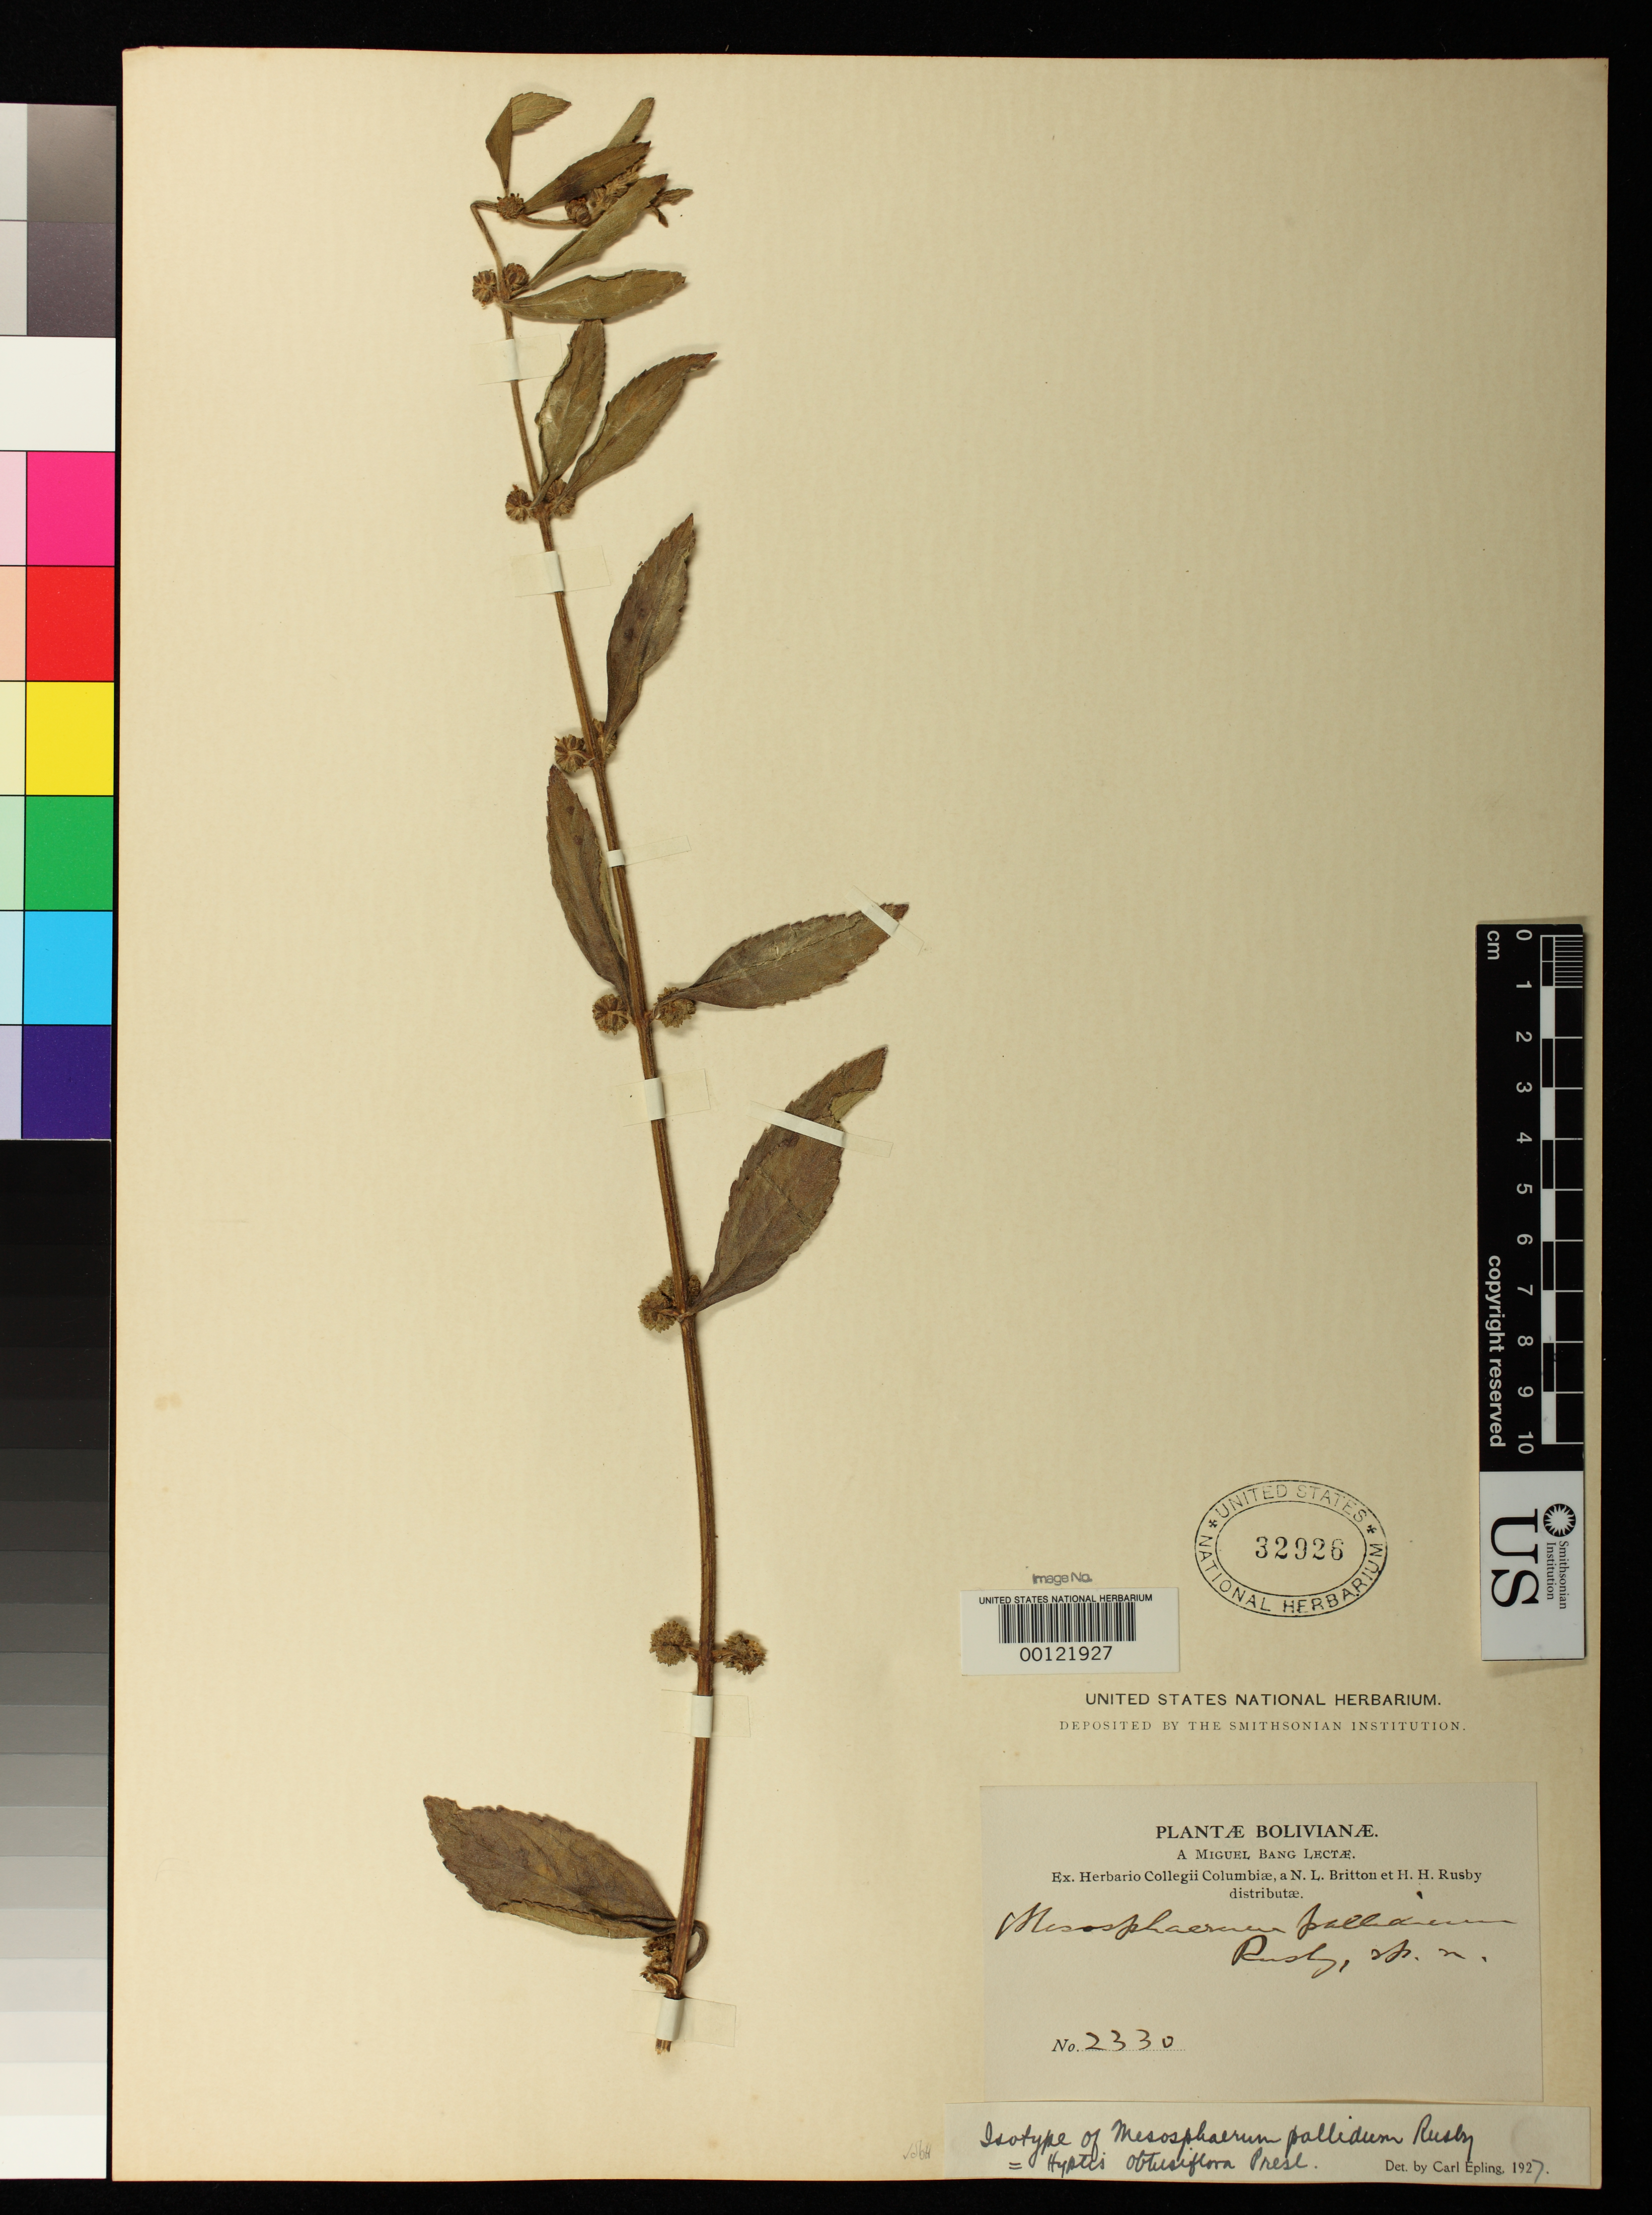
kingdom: Plantae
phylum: Tracheophyta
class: Magnoliopsida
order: Lamiales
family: Lamiaceae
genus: Mesosphaerum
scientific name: Mesosphaerum pallidum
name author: Rusby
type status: Isotype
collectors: M. Bang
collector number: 2330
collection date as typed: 09 Jul 1894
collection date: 1894-07-09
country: Bolivia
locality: Calampa.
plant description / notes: US duplicates without collection date or locality, data taken from protologue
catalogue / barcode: US 32926